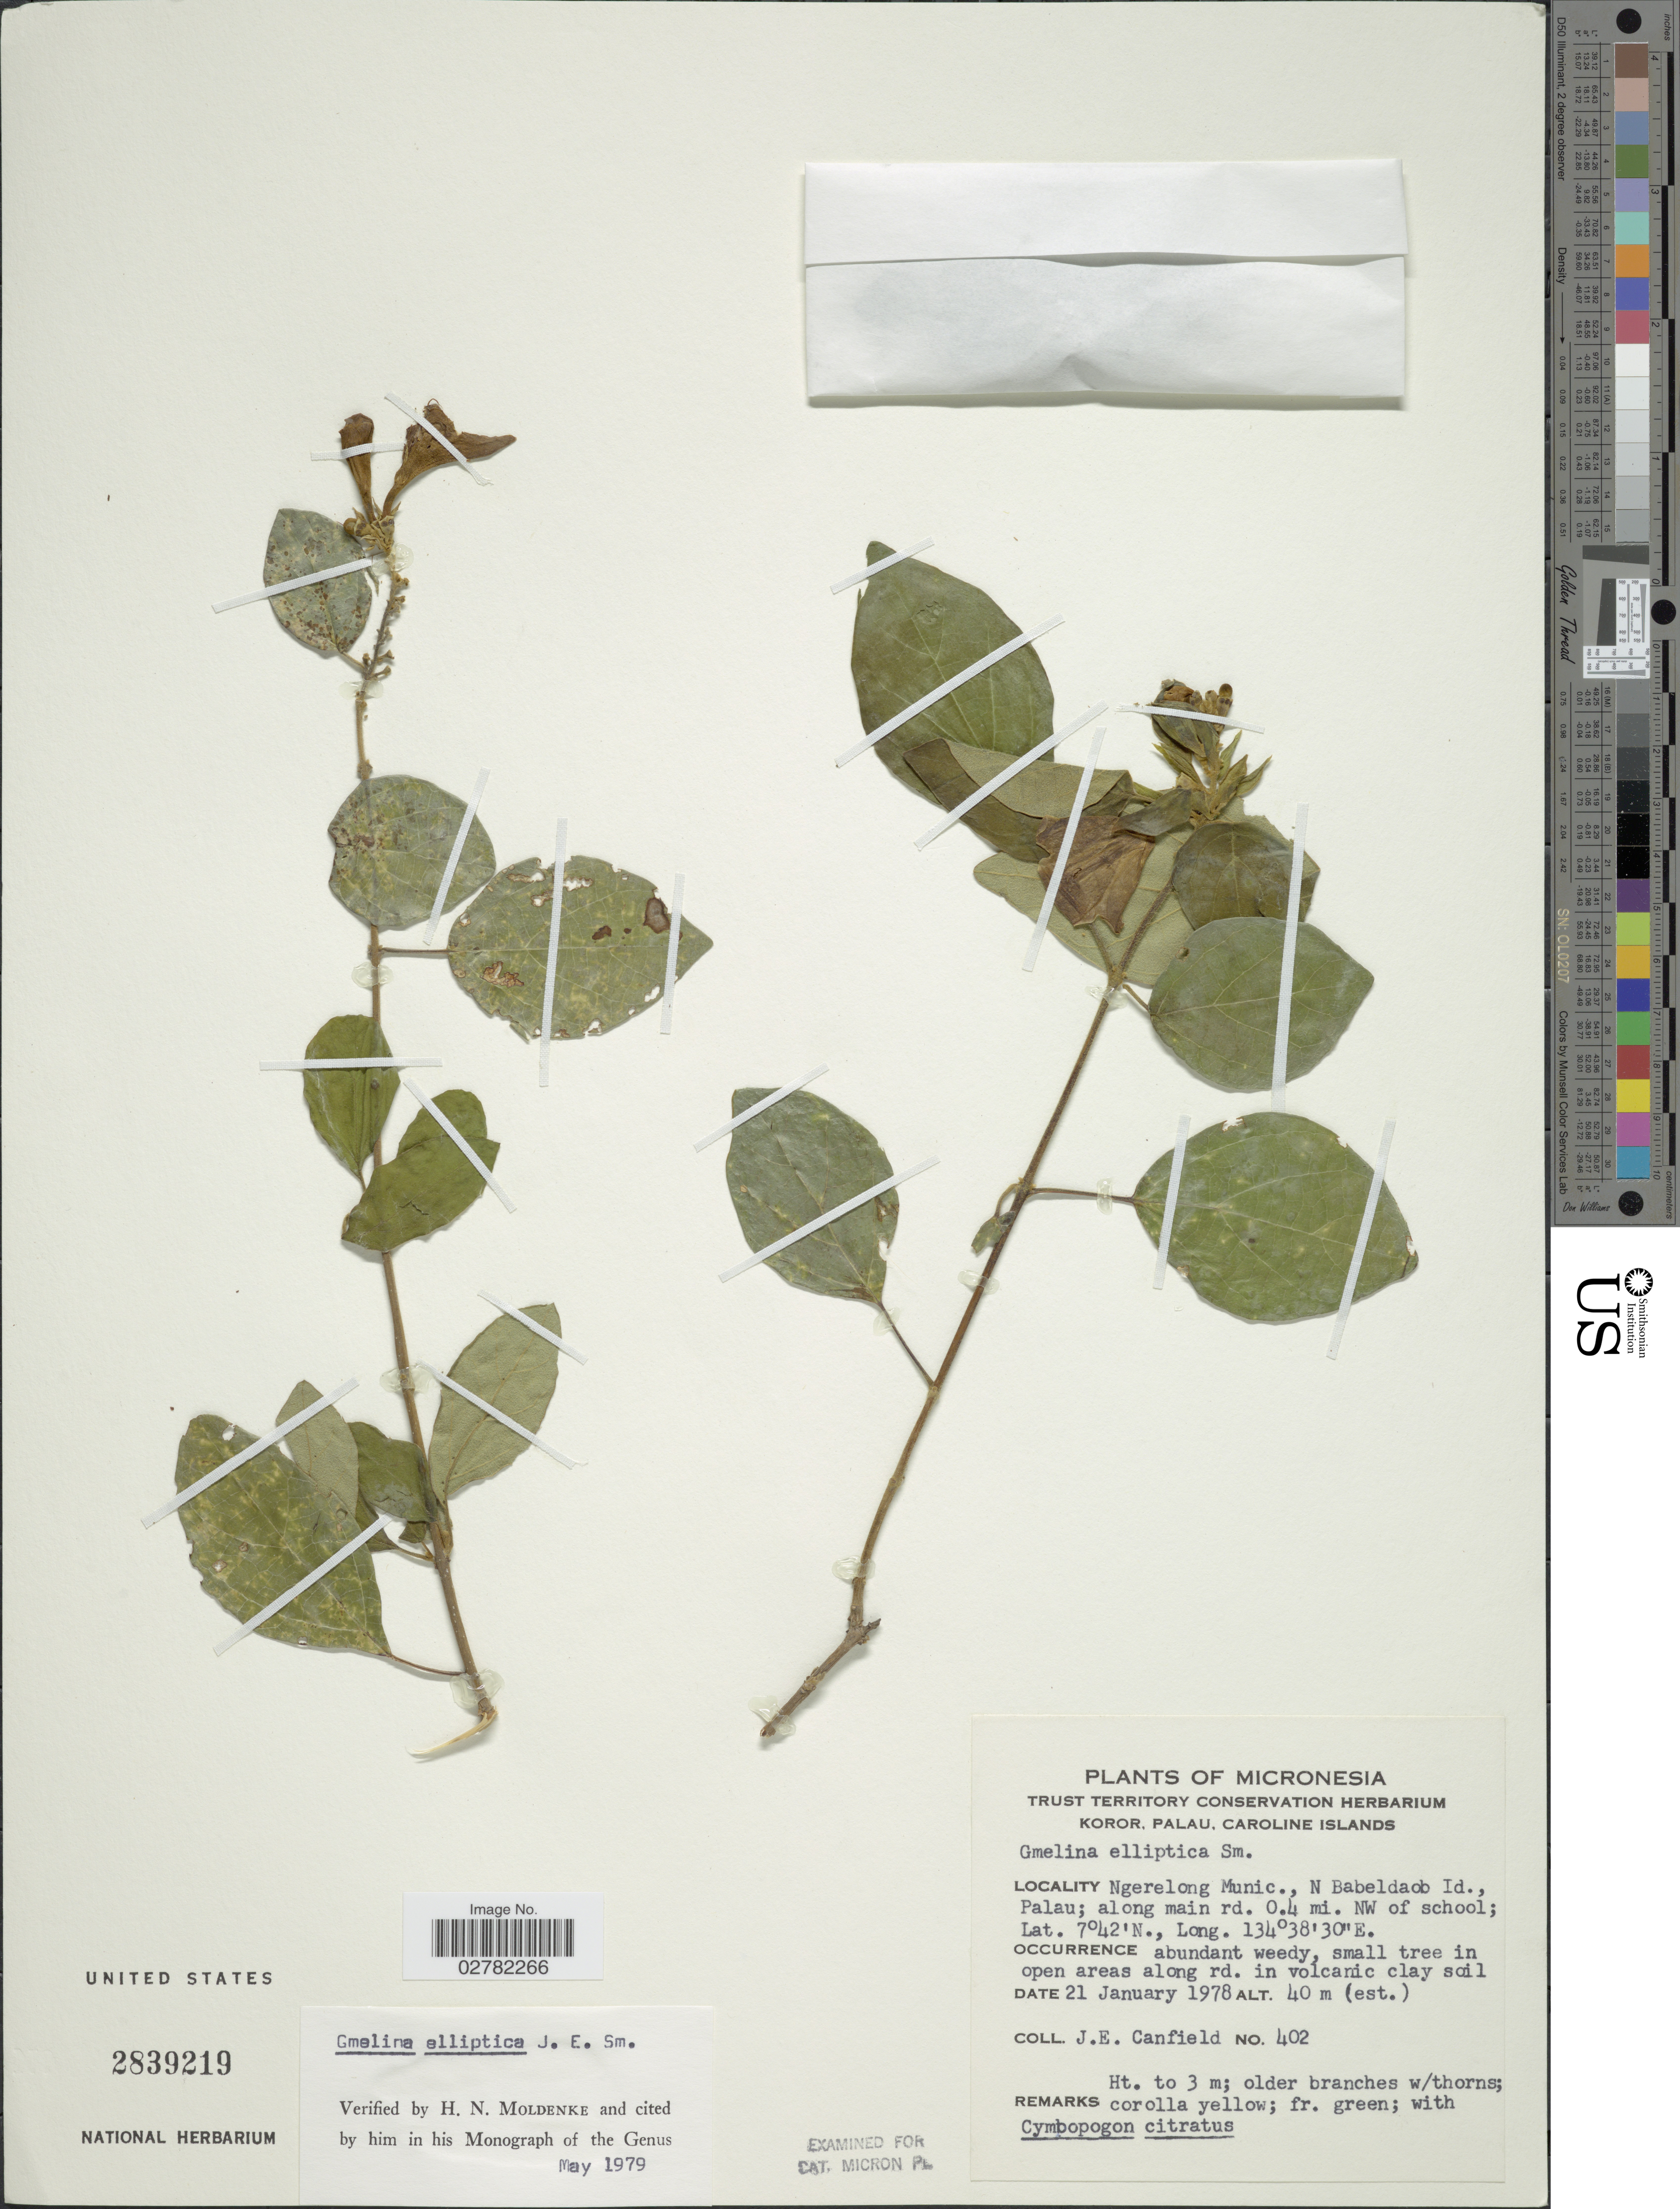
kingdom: Plantae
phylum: Tracheophyta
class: Magnoliopsida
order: Lamiales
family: Lamiaceae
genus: Gmelina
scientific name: Gmelina elliptica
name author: Sm.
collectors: J. E. Canfield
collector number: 402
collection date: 1978-01-21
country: Palau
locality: Micronesia. Ngerelong Munic., N Babeldaob Id., Palau; along main rd. 0.4 mi. NW of school.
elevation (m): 40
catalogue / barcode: US 2839219